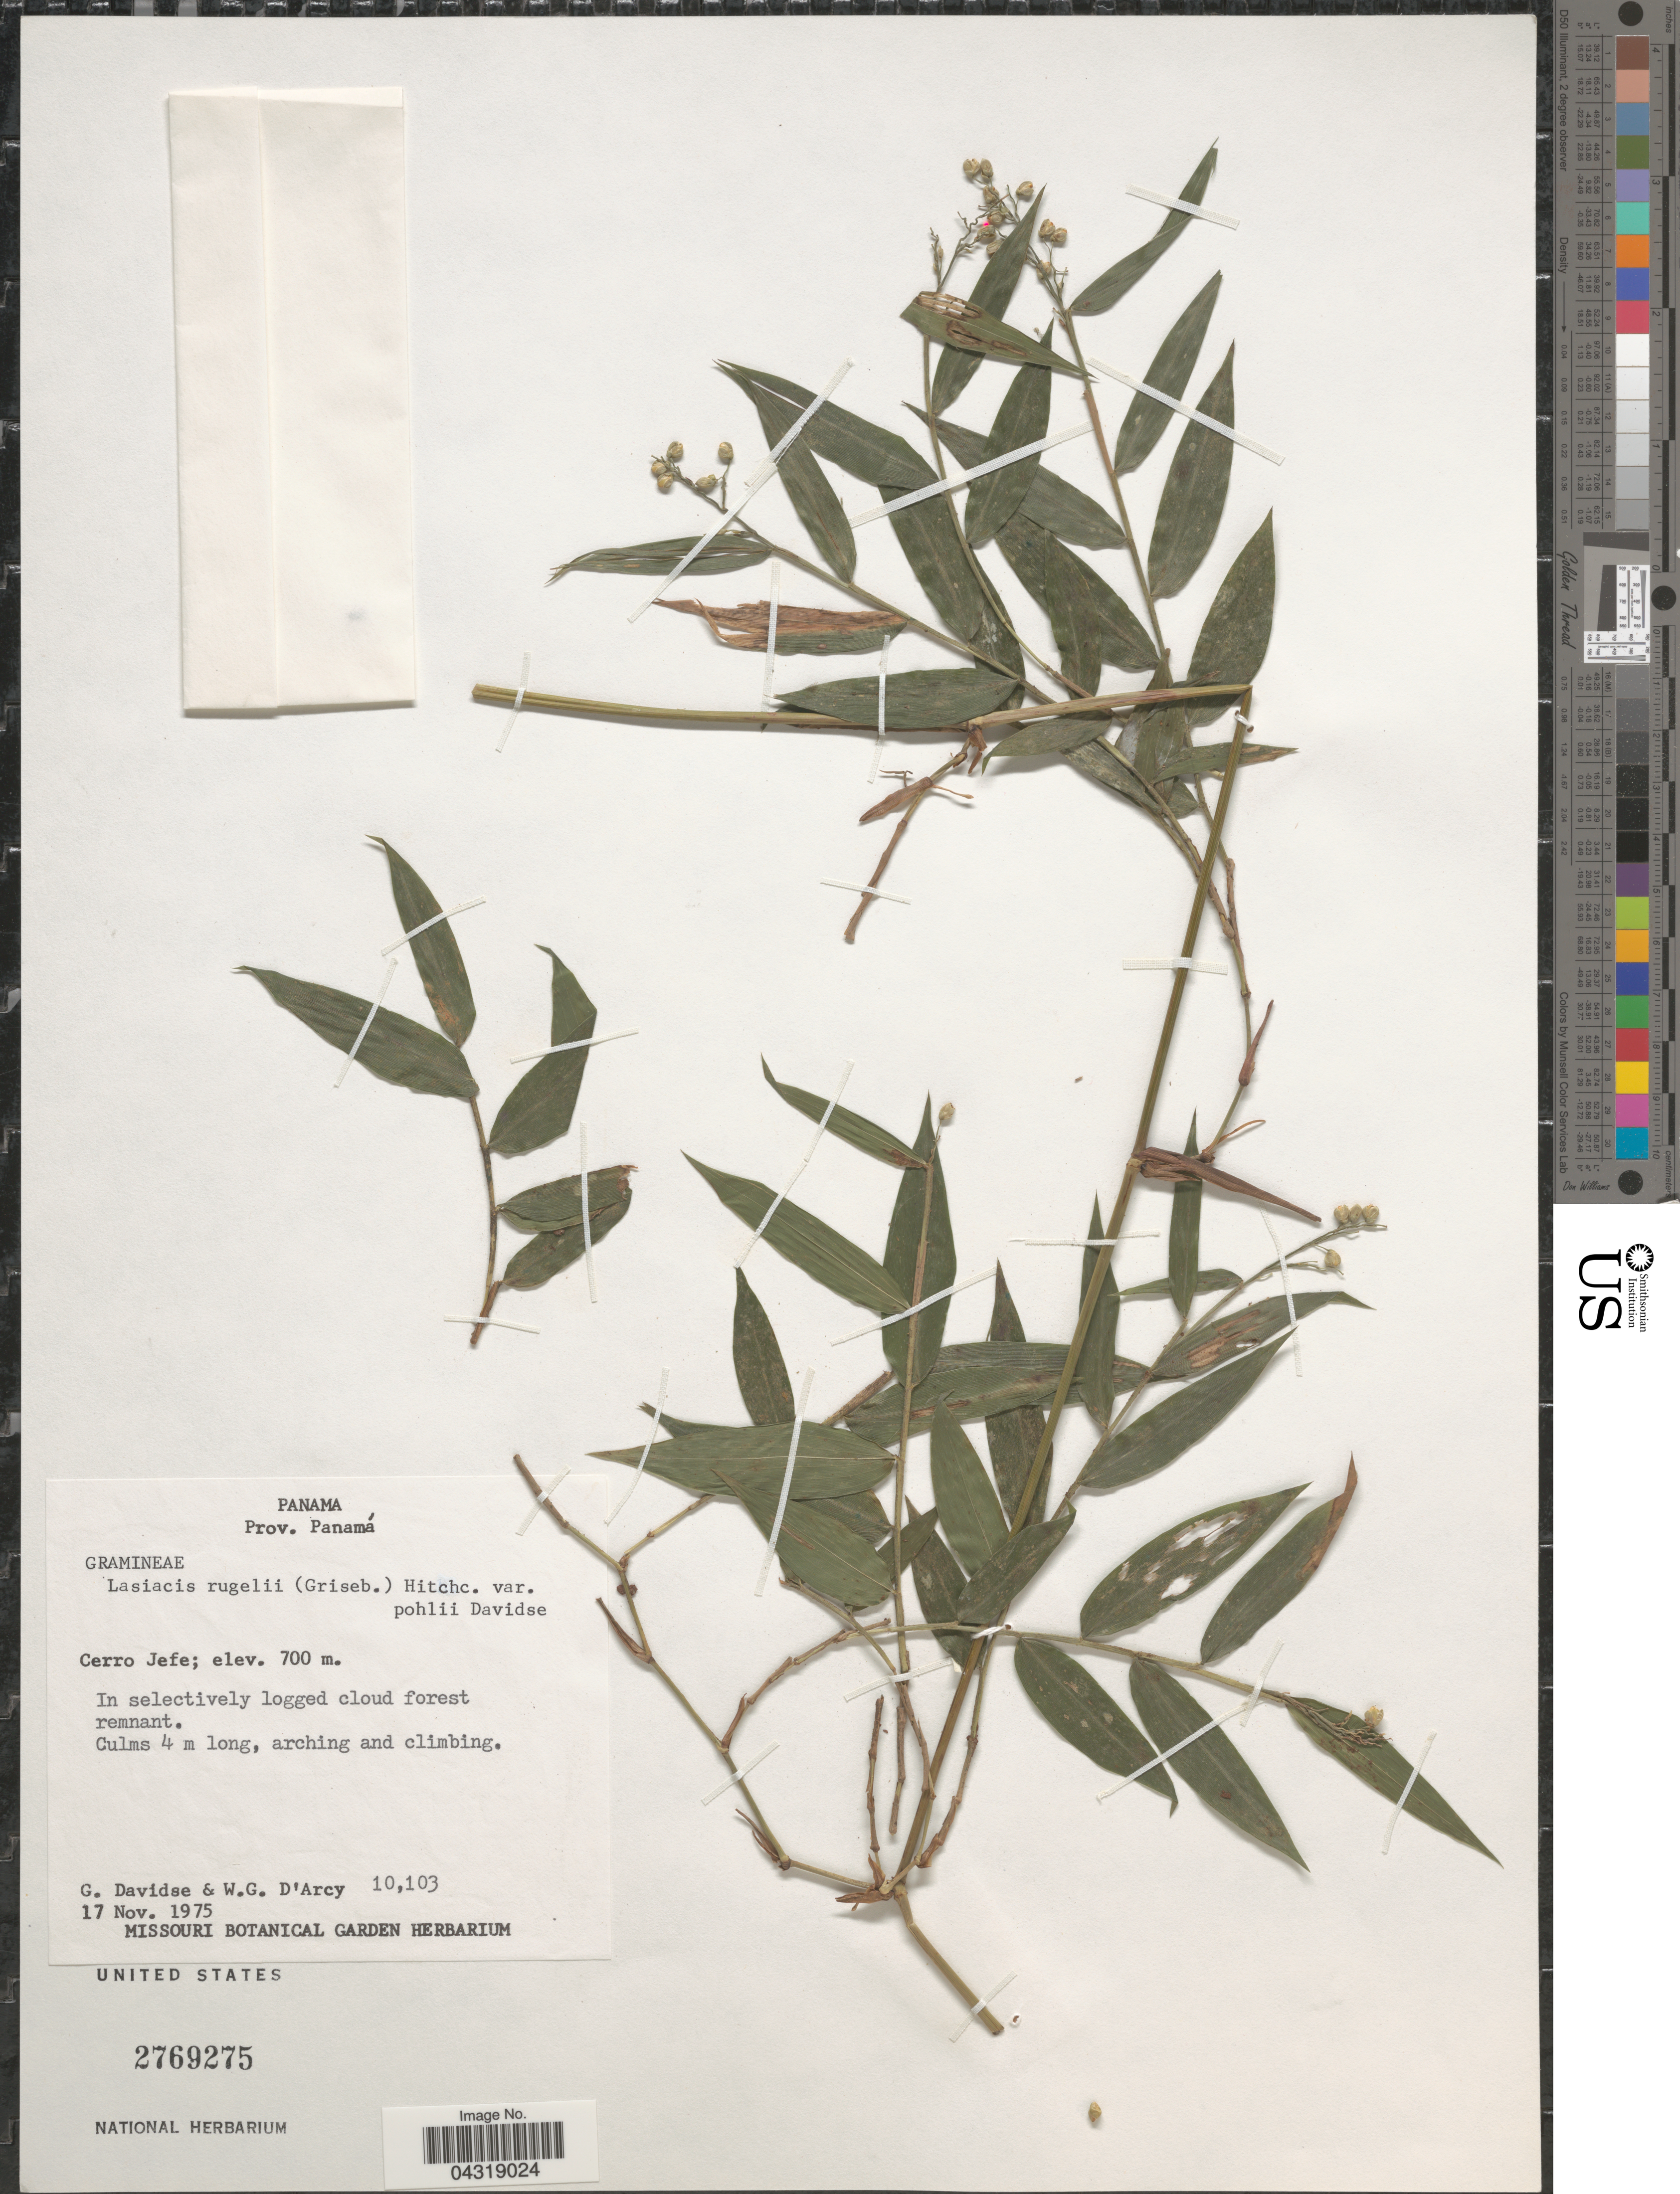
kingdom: Plantae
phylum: Tracheophyta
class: Liliopsida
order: Poales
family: Poaceae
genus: Lasiacis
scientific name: Lasiacis rugelii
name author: (Griseb.) Hitchc.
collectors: G. Davidse & W. G. D'Arcy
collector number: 10103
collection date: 1975-11-17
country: Panama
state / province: Panamá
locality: Cerro Jefe.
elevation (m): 700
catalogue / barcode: US 2769275